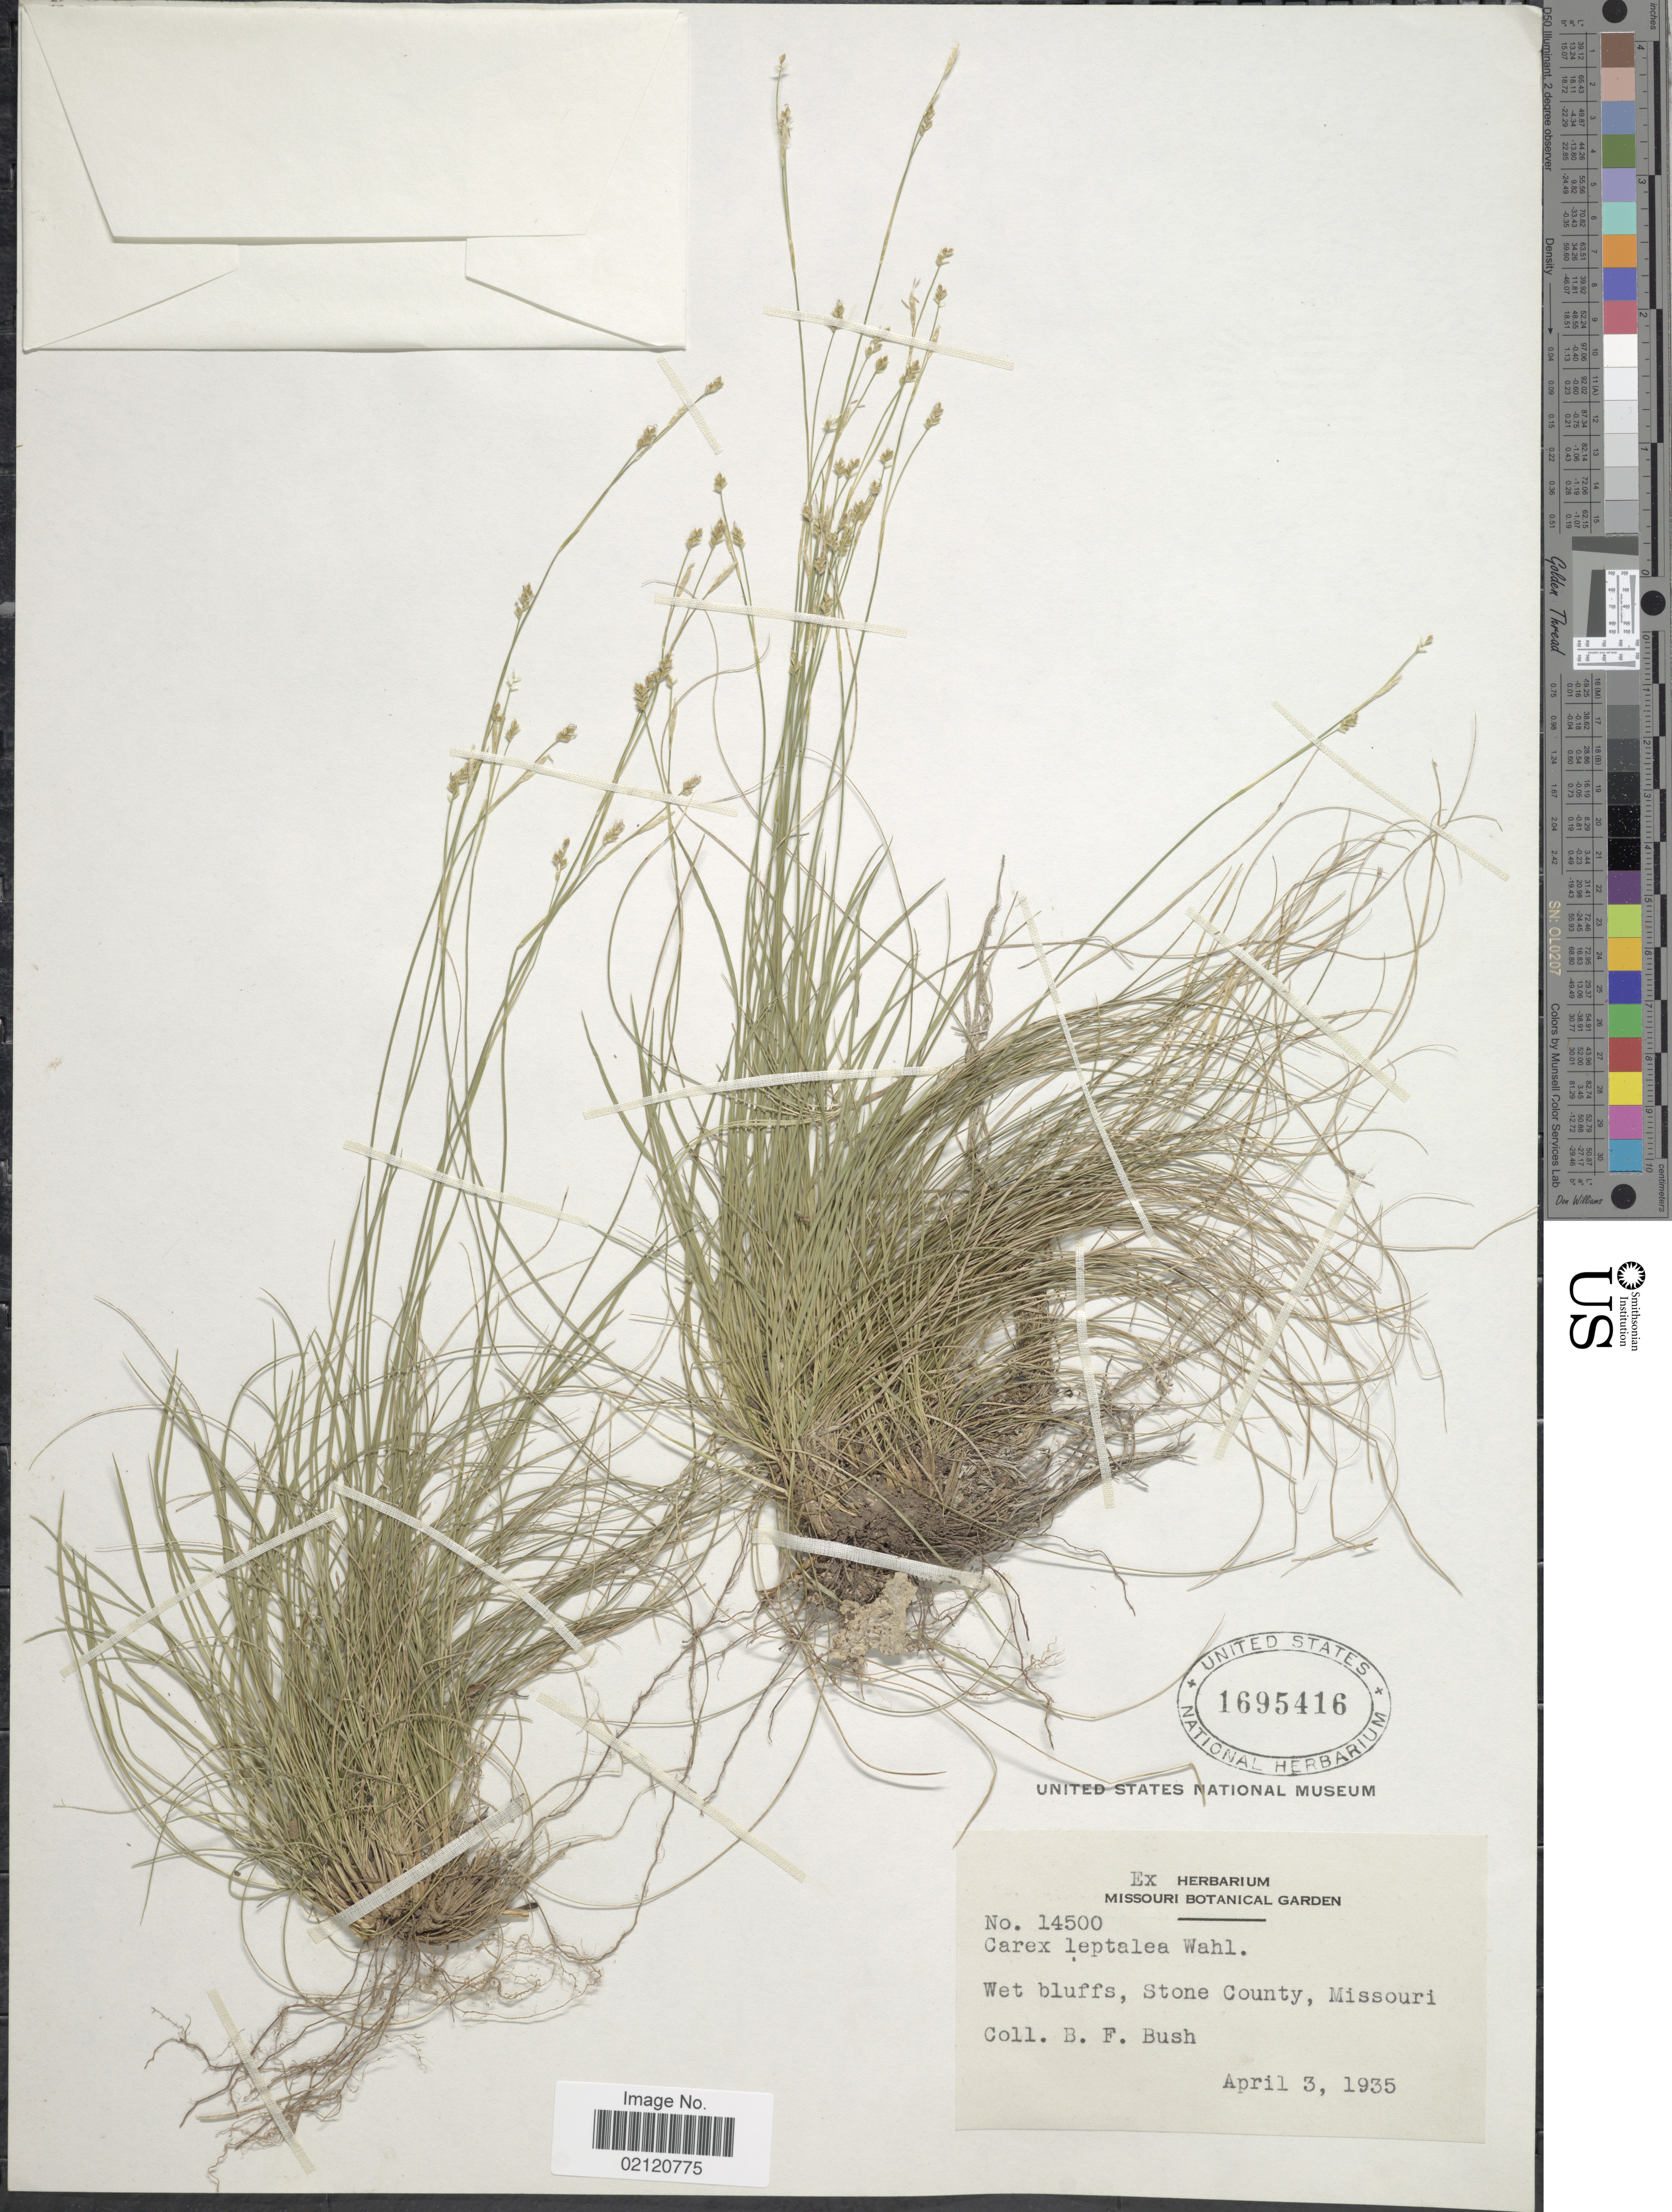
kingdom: Plantae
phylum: Tracheophyta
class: Liliopsida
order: Poales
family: Cyperaceae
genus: Carex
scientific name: Carex leptalea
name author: Wahlenb.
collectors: B. F. Bush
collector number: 14500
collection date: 1935-04-03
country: United States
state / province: Missouri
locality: Wet bluffs, Stone County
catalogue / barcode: US 1695416